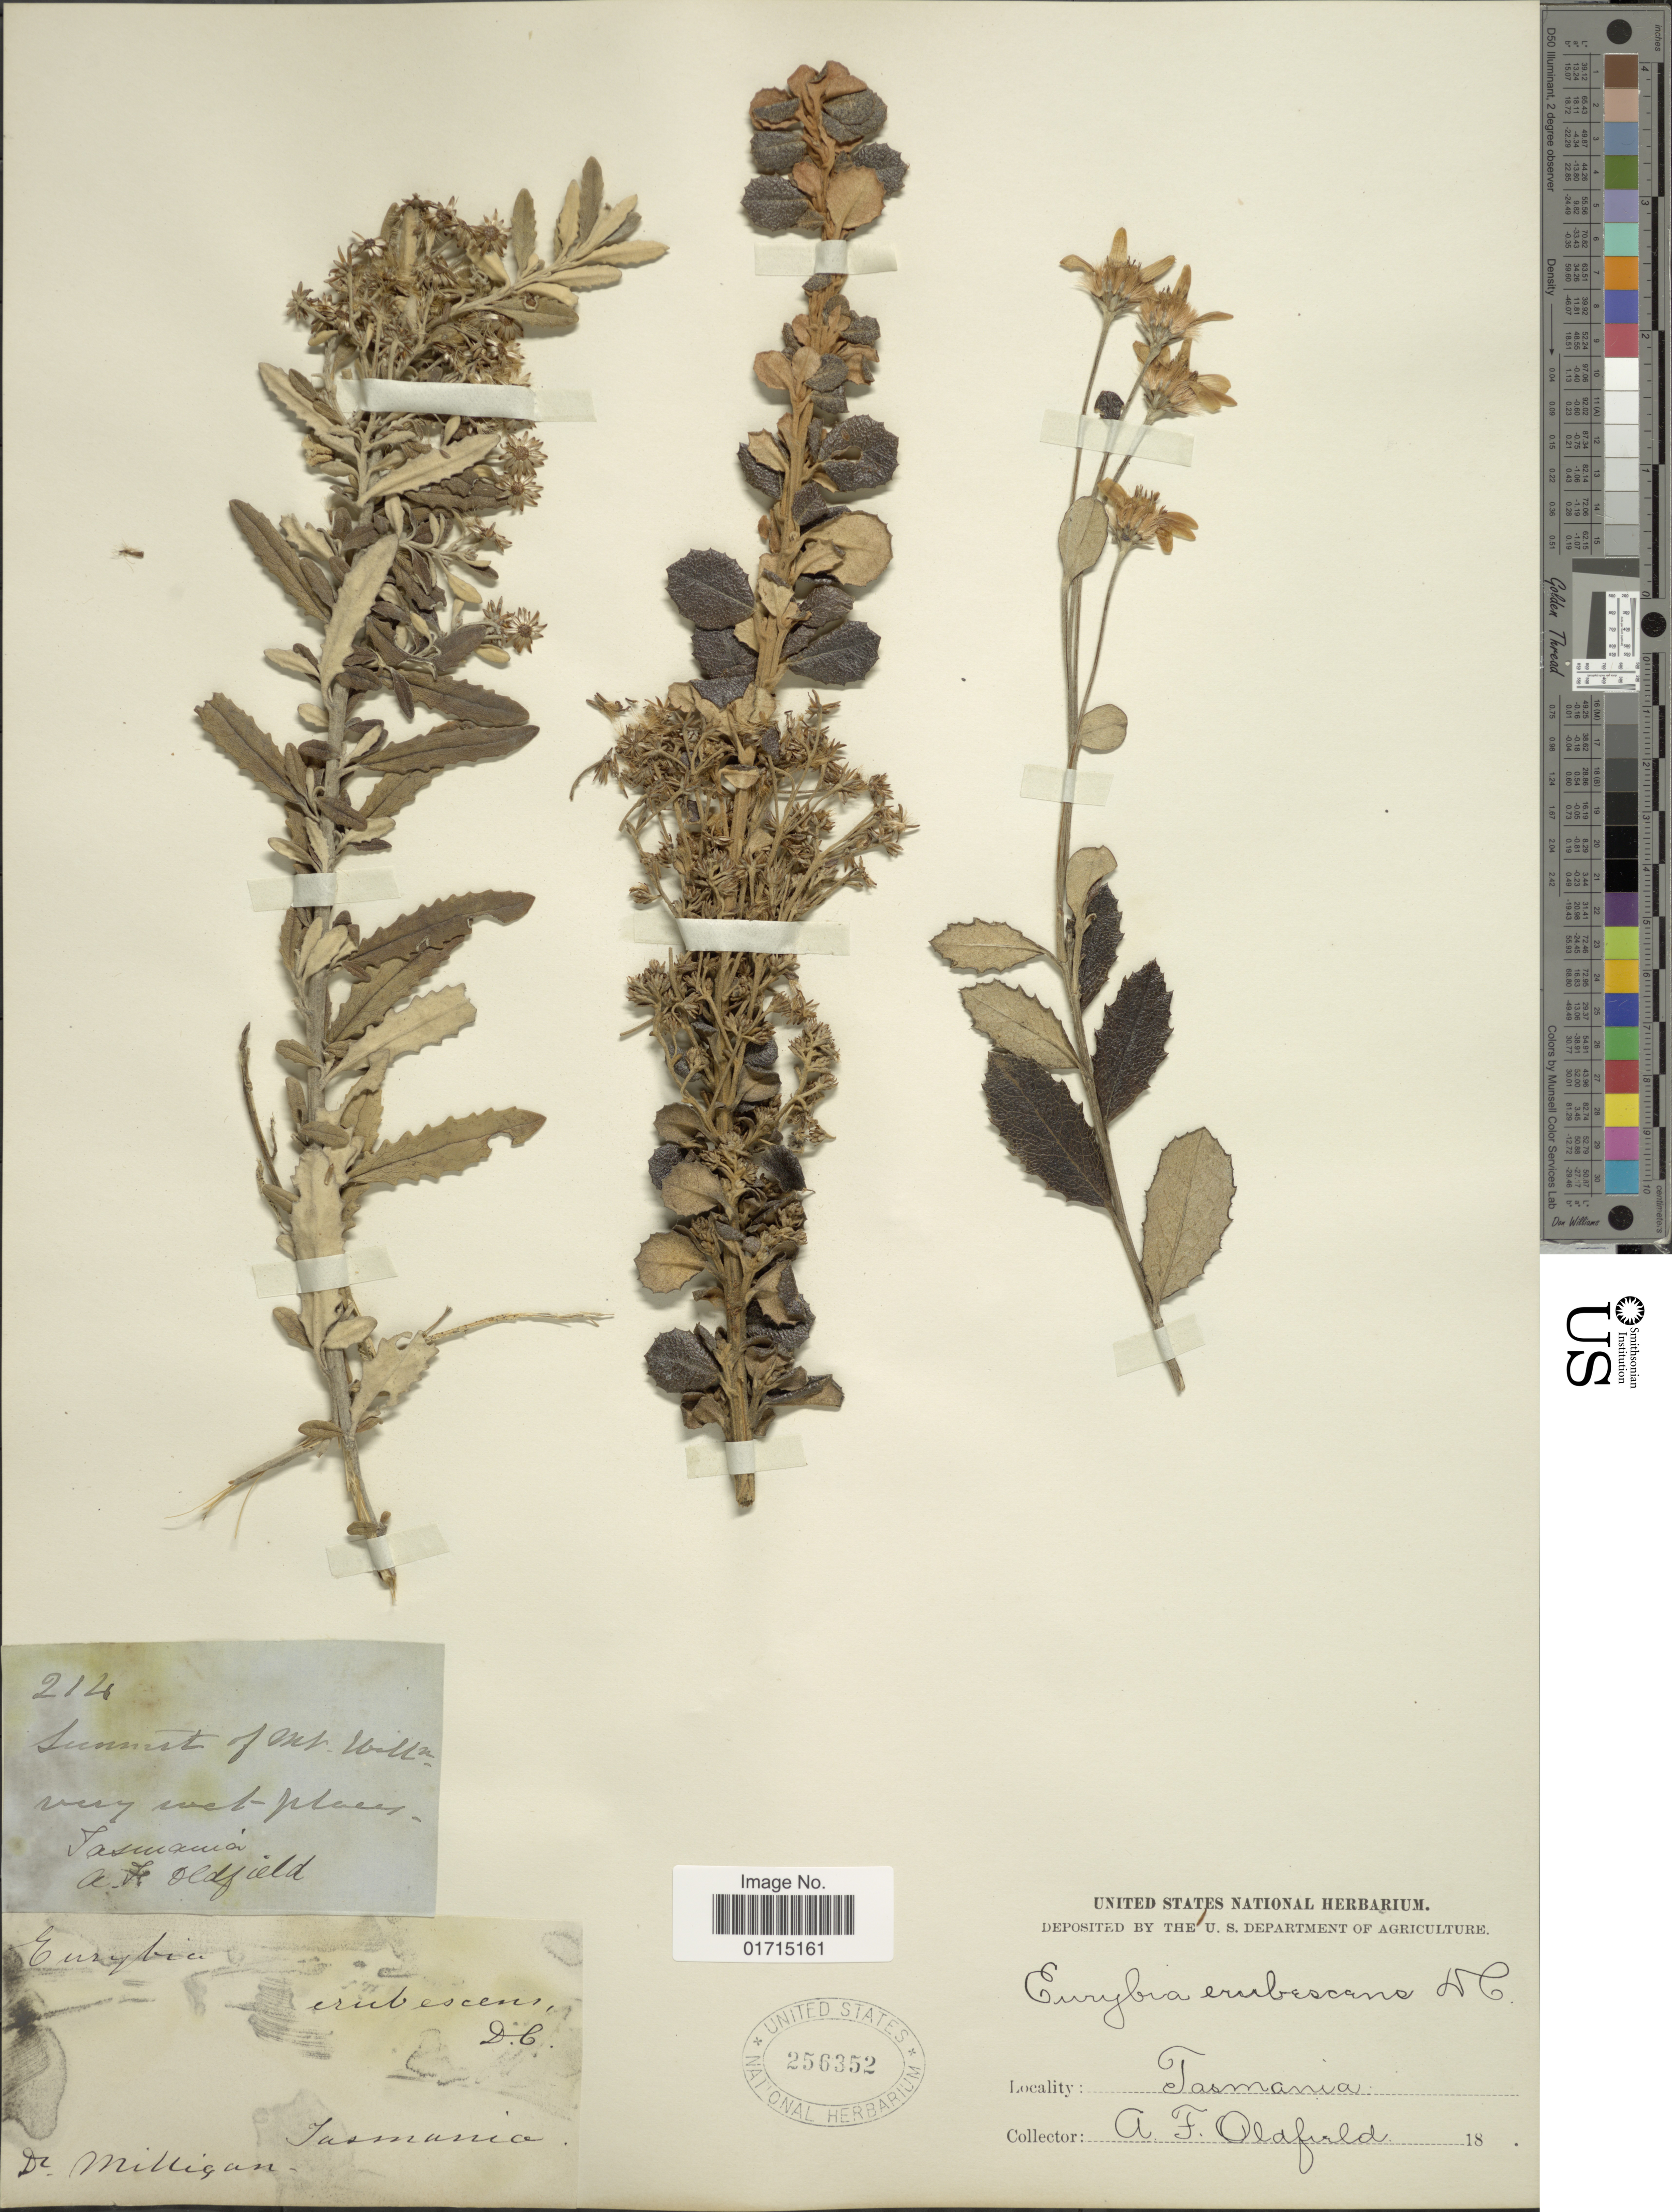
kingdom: Plantae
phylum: Tracheophyta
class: Magnoliopsida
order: Asterales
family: Asteraceae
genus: Olearia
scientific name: Olearia erubescens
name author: (DC.) Dippel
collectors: A. Oldfield & Milligan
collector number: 214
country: Australia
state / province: Tasmania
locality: Summit of Mt. Wall, very wet places, Tasmania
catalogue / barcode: US 256352